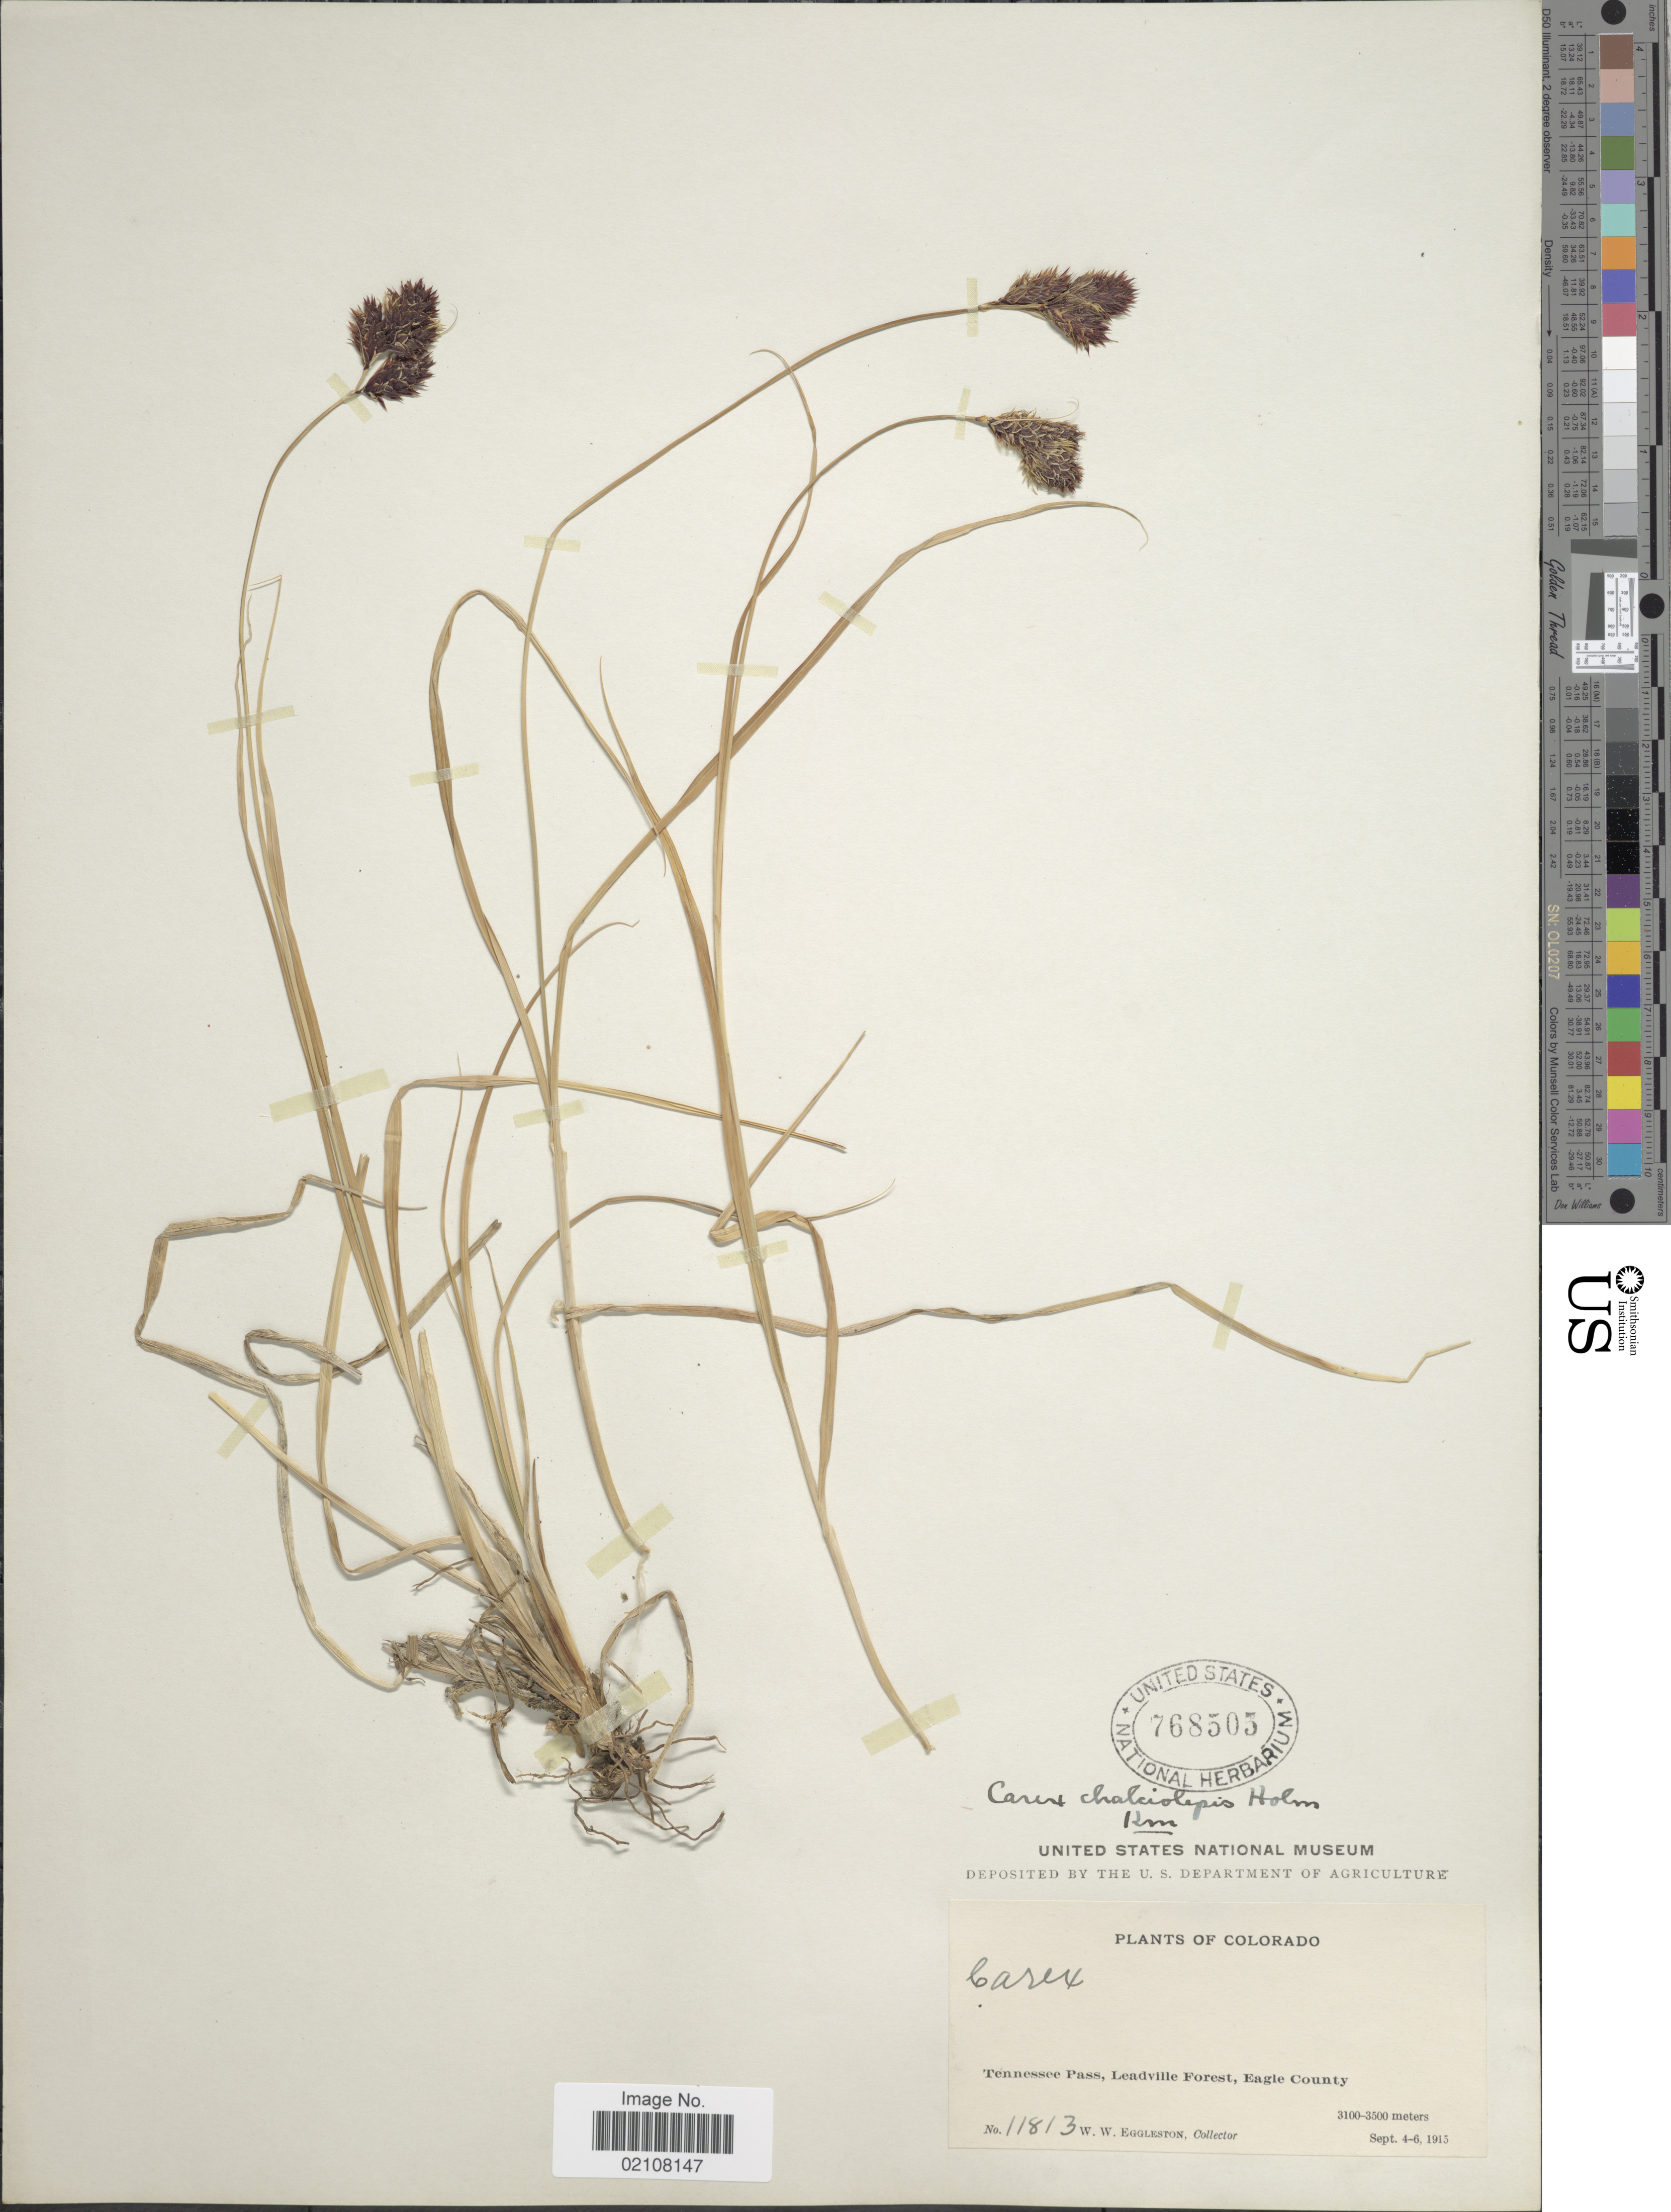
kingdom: Plantae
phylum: Tracheophyta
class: Liliopsida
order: Poales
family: Cyperaceae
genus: Carex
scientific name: Carex chalciolepis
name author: Holm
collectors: W. W. Eggleston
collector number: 11813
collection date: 1915-09-04/1915-09-06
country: United States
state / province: Colorado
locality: Tennessee Pass, Leadville Forest, Eagle County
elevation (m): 3100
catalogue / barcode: US 768505